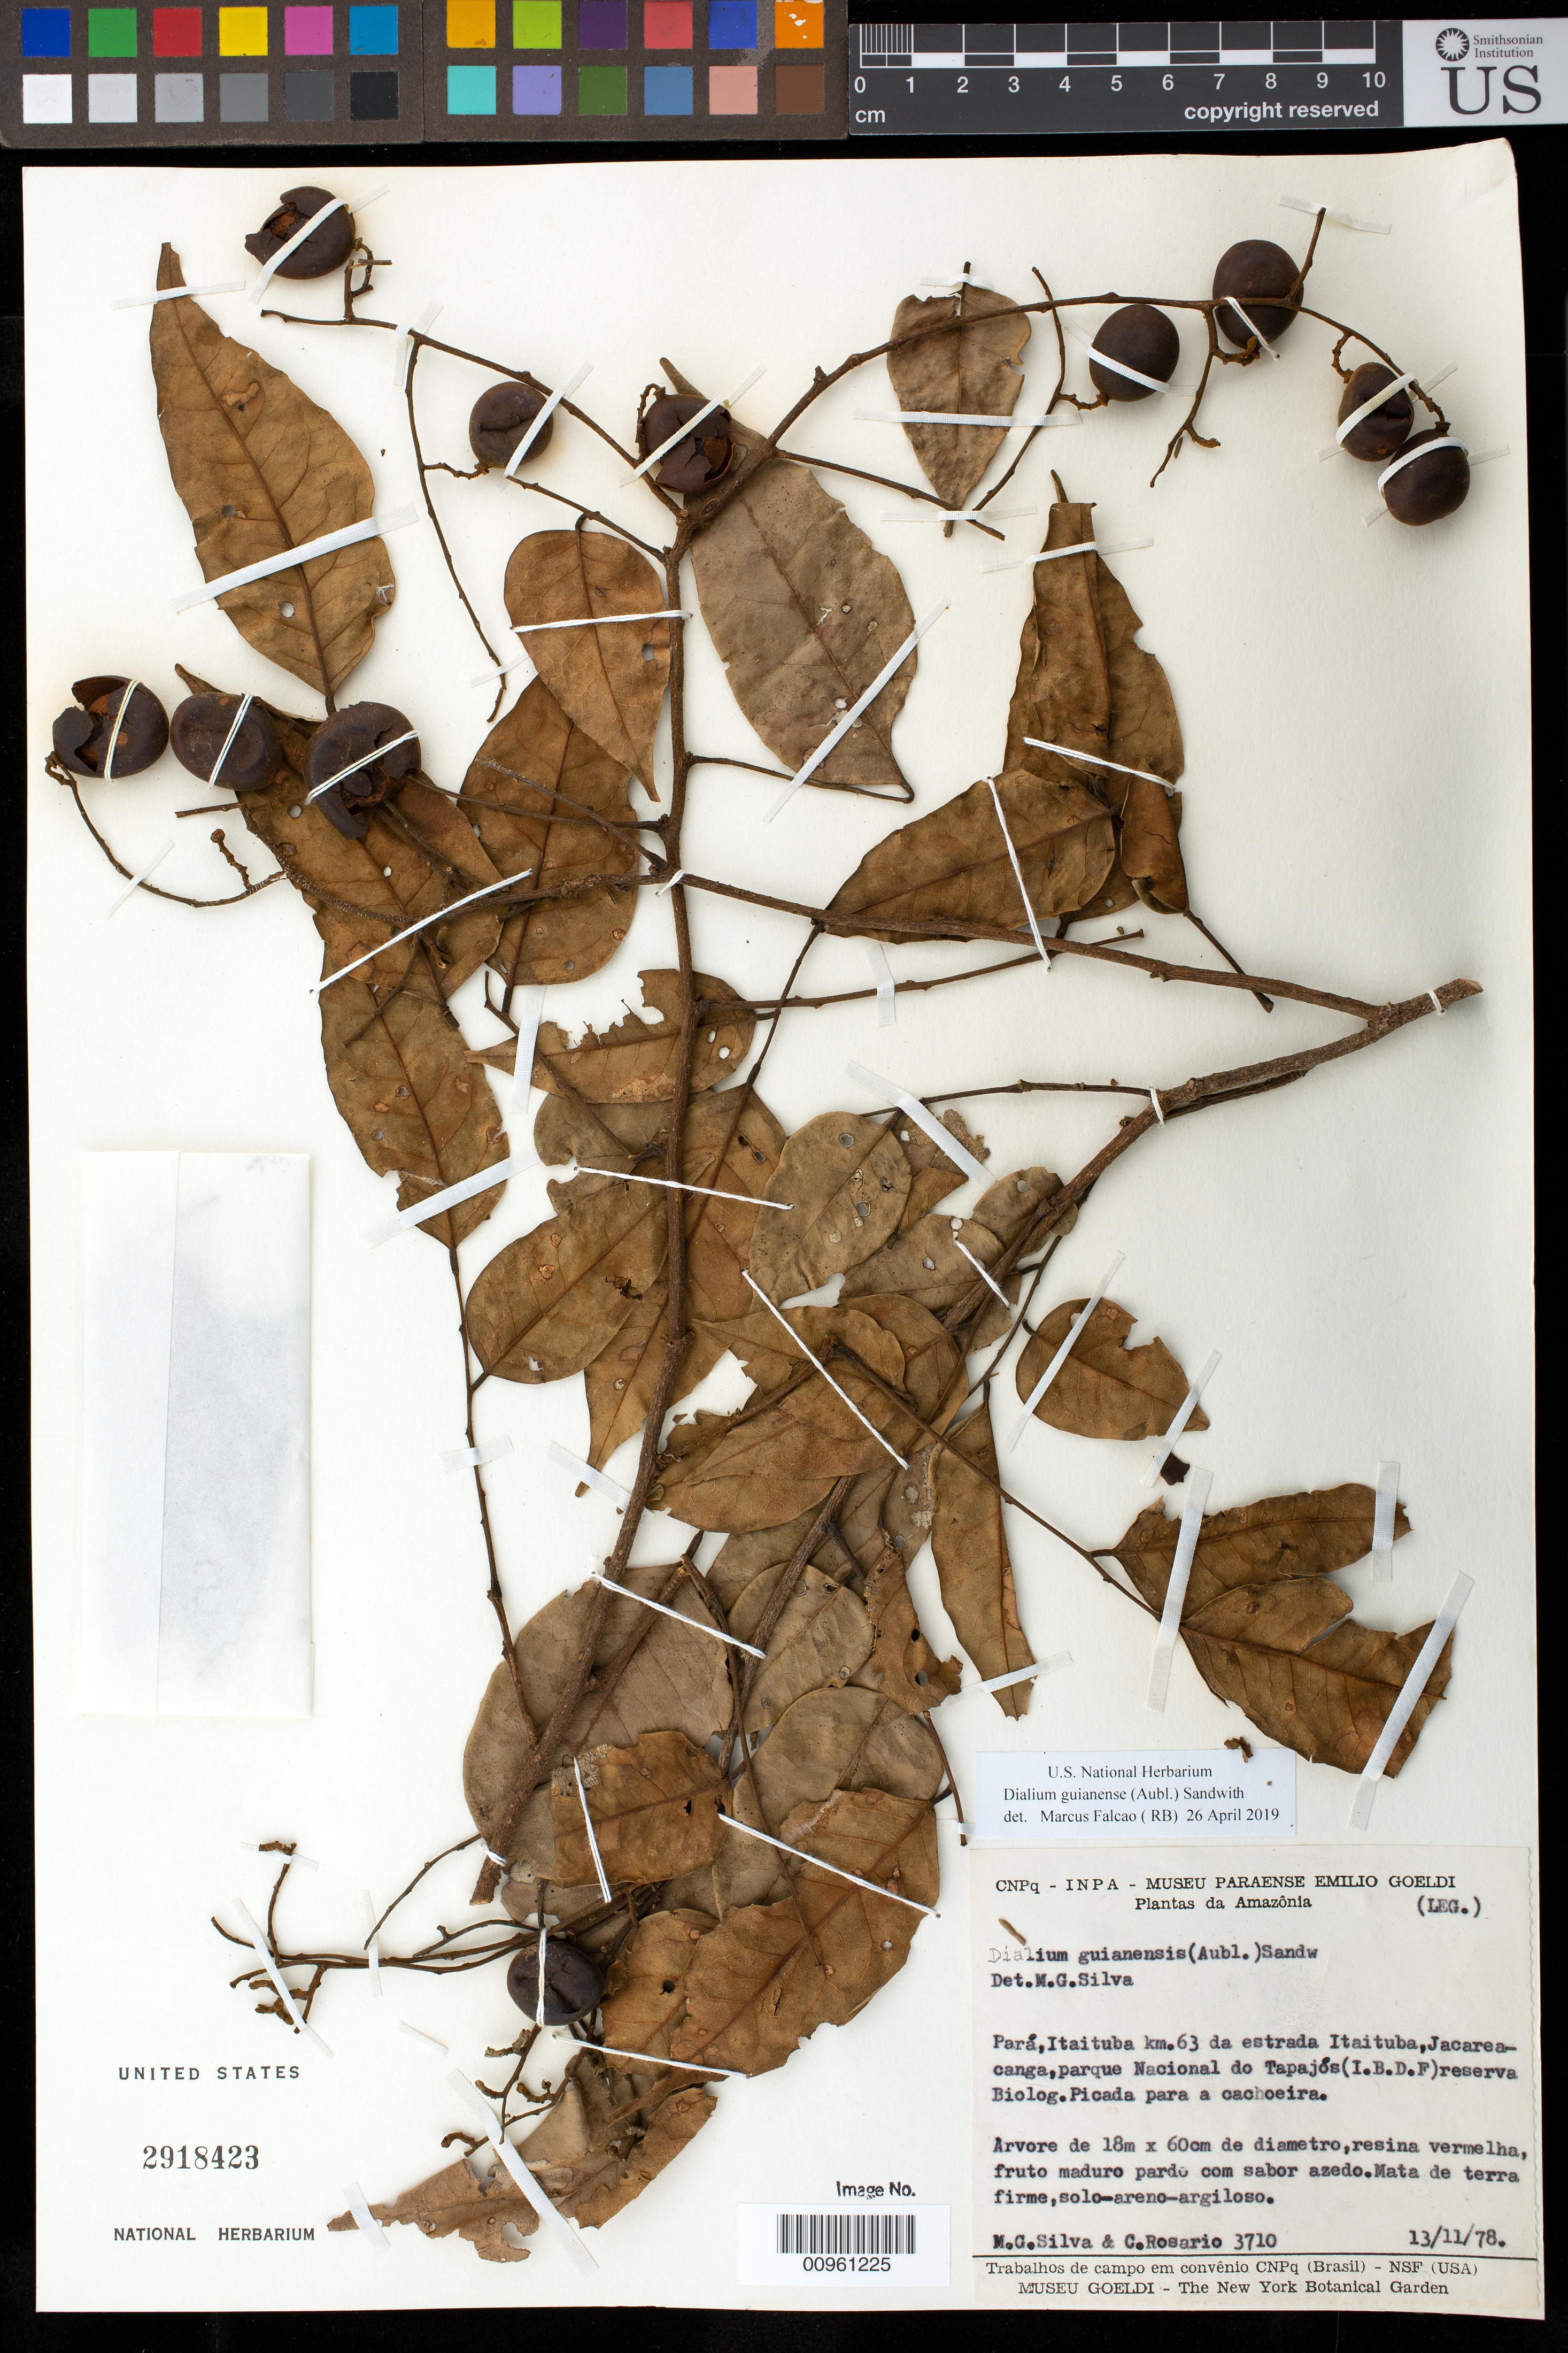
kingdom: Plantae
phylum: Tracheophyta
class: Magnoliopsida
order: Fabales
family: Fabaceae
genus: Dialium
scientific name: Dialium guianense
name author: (Aubl.) Sandwith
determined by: Falcão, Marcus J.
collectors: M. G. Silva & C. S. Rosário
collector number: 3710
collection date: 1978-11-13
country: Brazil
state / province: Amazonas / Pará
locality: Itaituba km 63 da estrada Itaituba, Jacareacanga, parque Nacional do Tapajos (I.B.D.F.) reserva Biolog. Picada para a cachoeira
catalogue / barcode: US 2918423